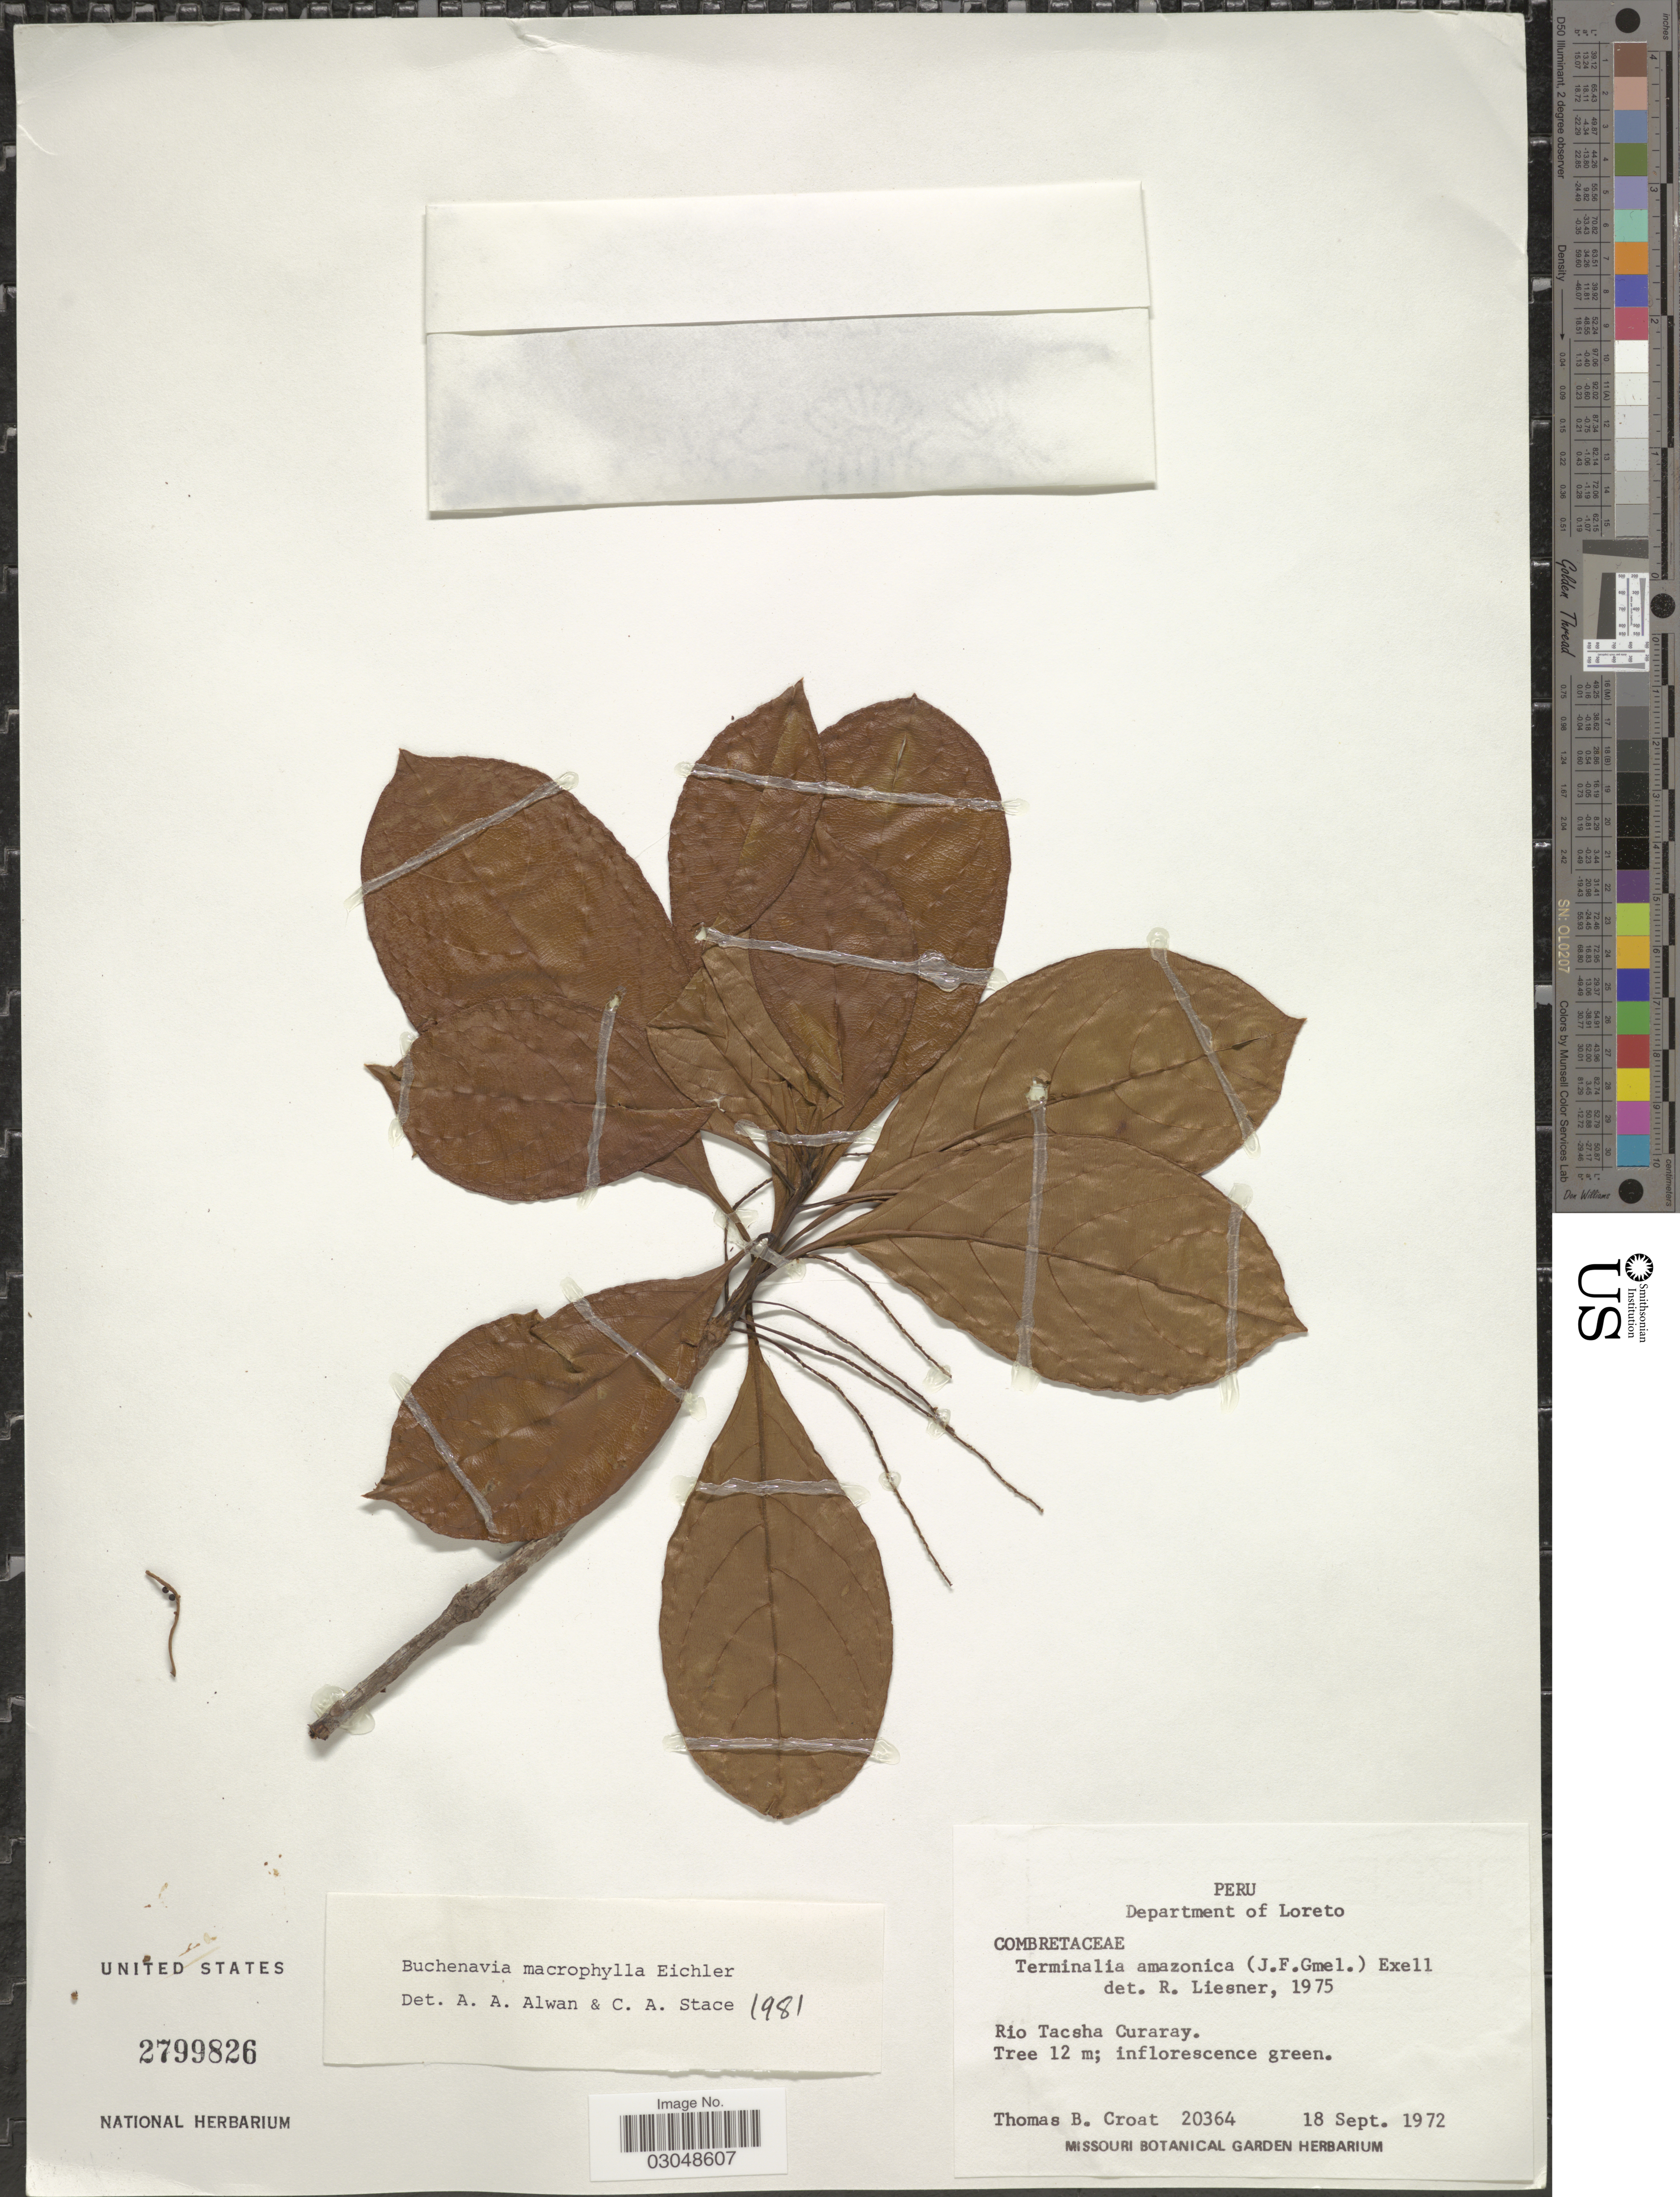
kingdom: Plantae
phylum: Tracheophyta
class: Magnoliopsida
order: Myrtales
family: Combretaceae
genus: Terminalia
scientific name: Terminalia macrophylla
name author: (Spruce ex Eichler) Gere & Boatwr.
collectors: T. B. Croat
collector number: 20364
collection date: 1972-09-18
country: Peru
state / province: Loreto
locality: Department of Loreto, Rio Tacsha Curaray.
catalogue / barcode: US 2799826